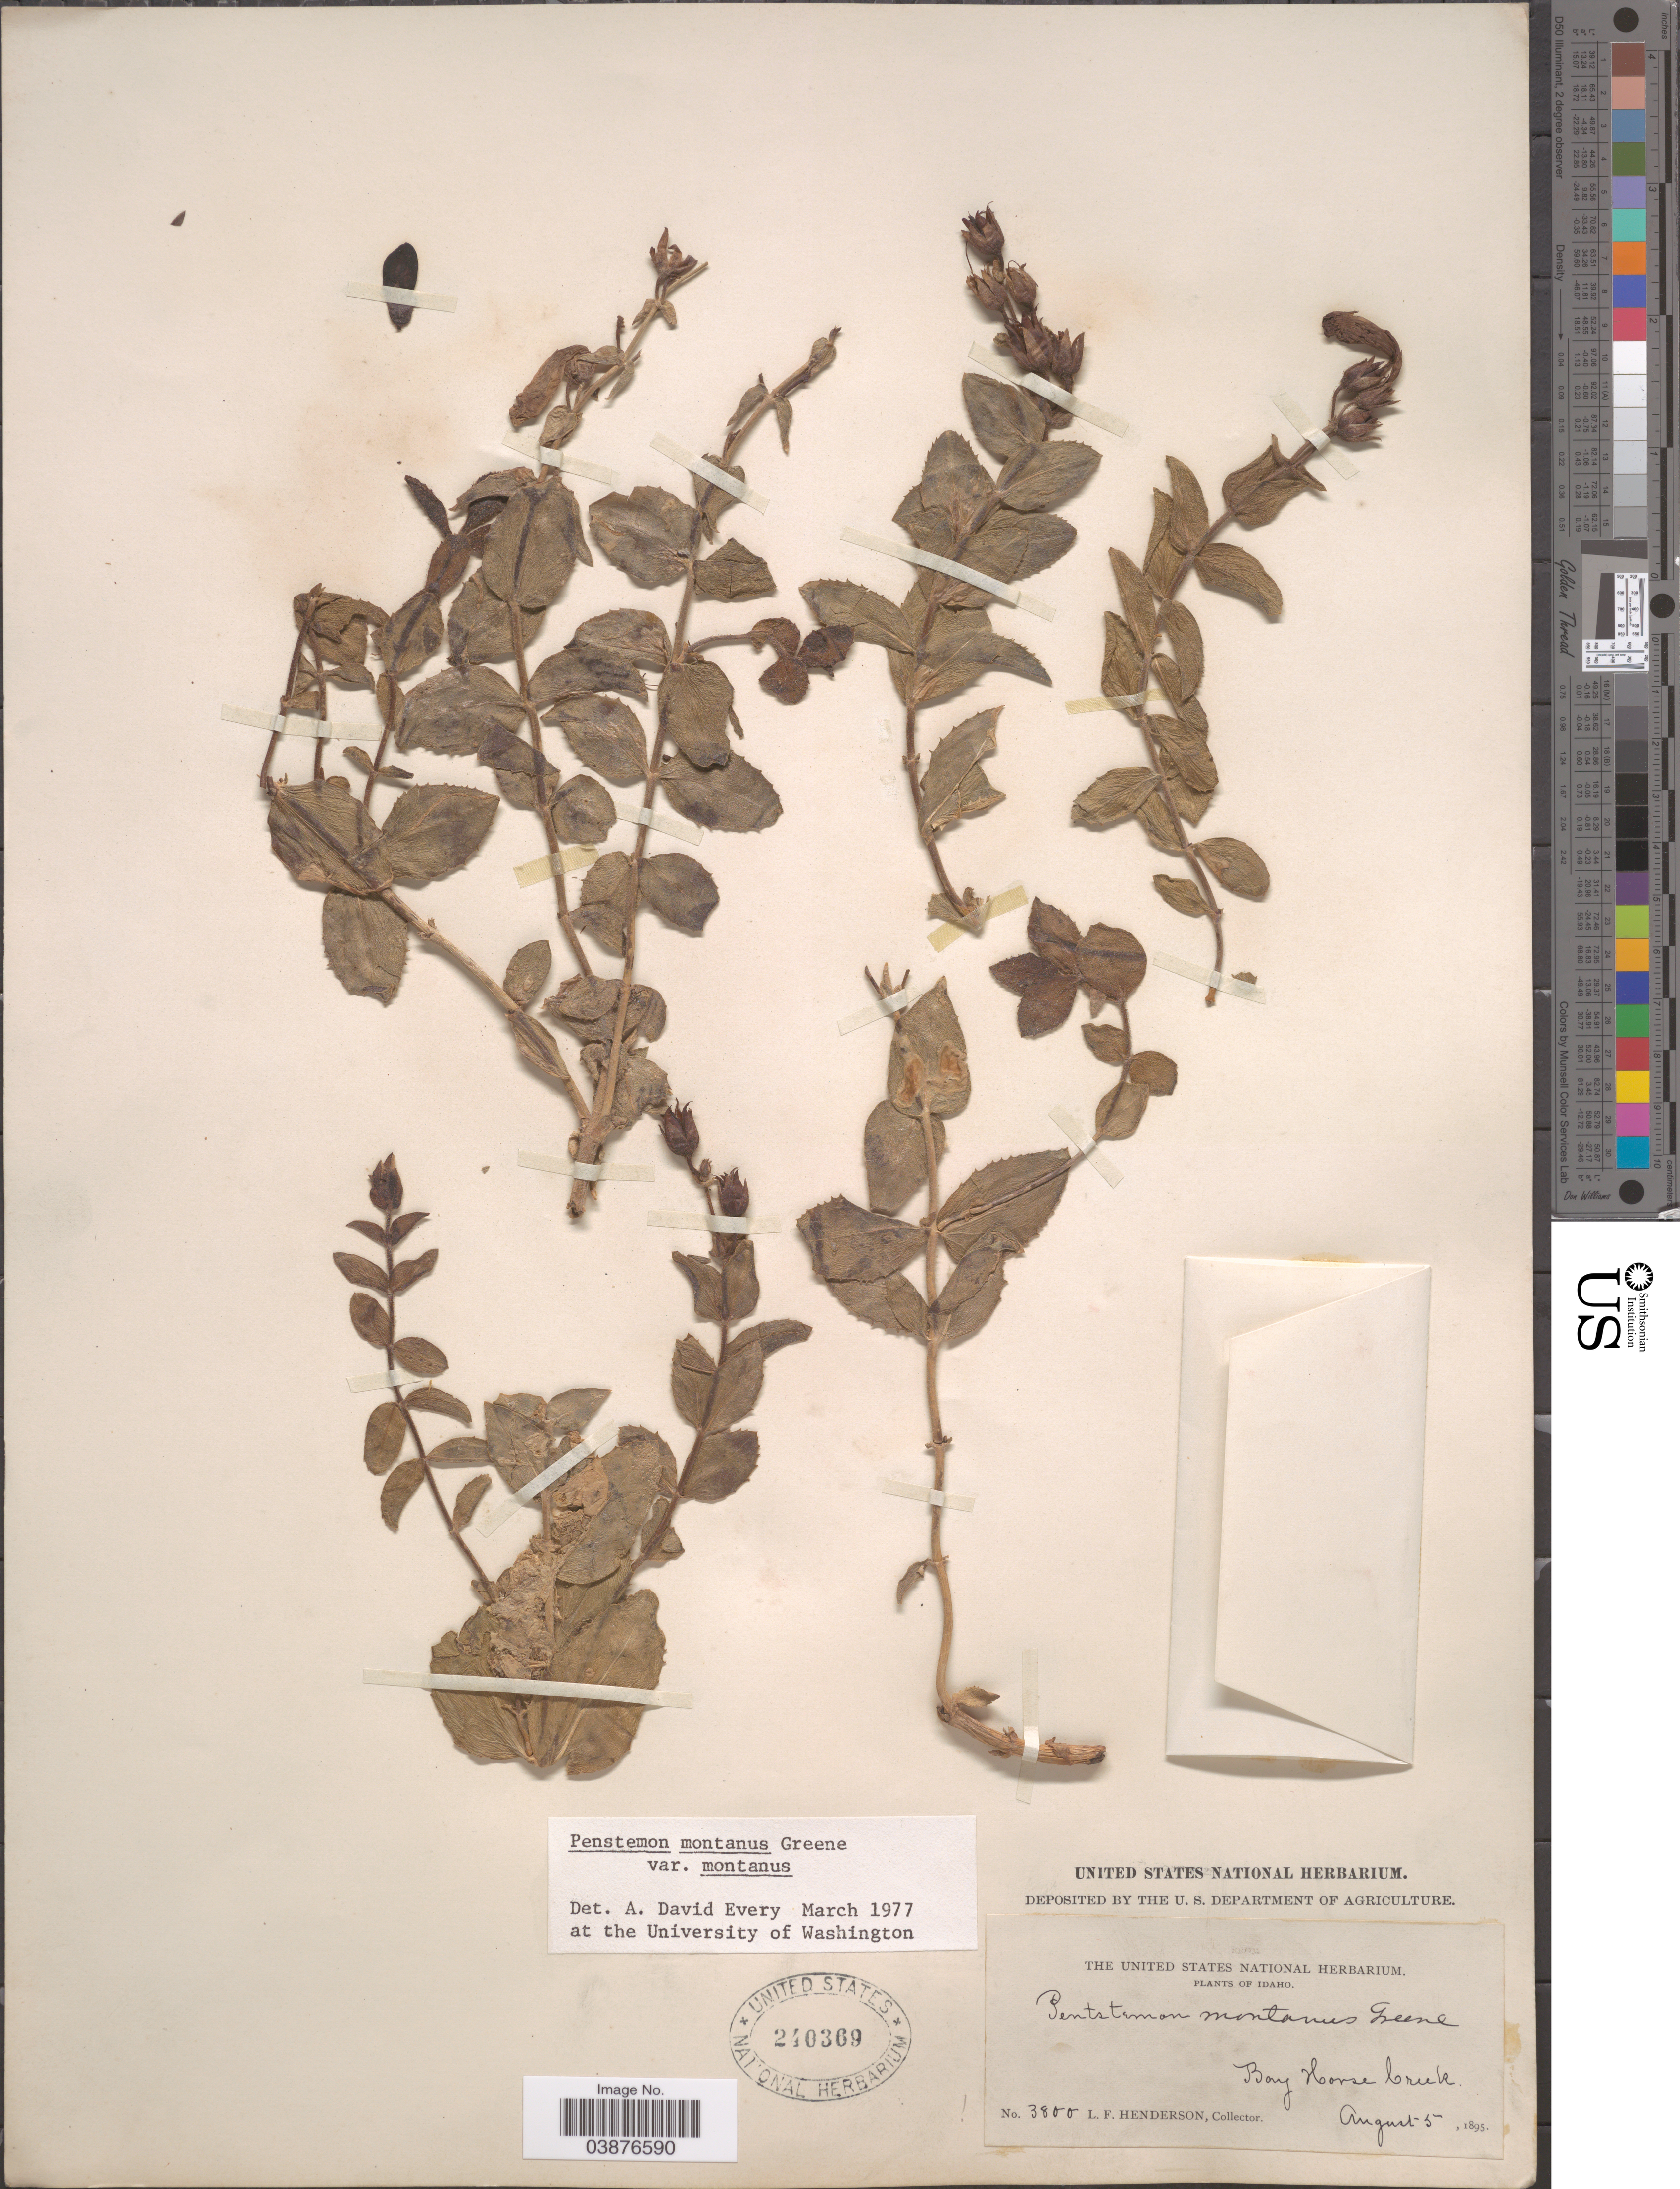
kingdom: Plantae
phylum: Tracheophyta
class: Magnoliopsida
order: Lamiales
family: Plantaginaceae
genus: Penstemon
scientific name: Penstemon montanus var. montanus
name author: Greene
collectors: L. Henderson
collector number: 3800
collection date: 1895-08-05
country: United States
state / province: Idaho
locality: Bay Horse Creek.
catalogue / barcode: US 240369